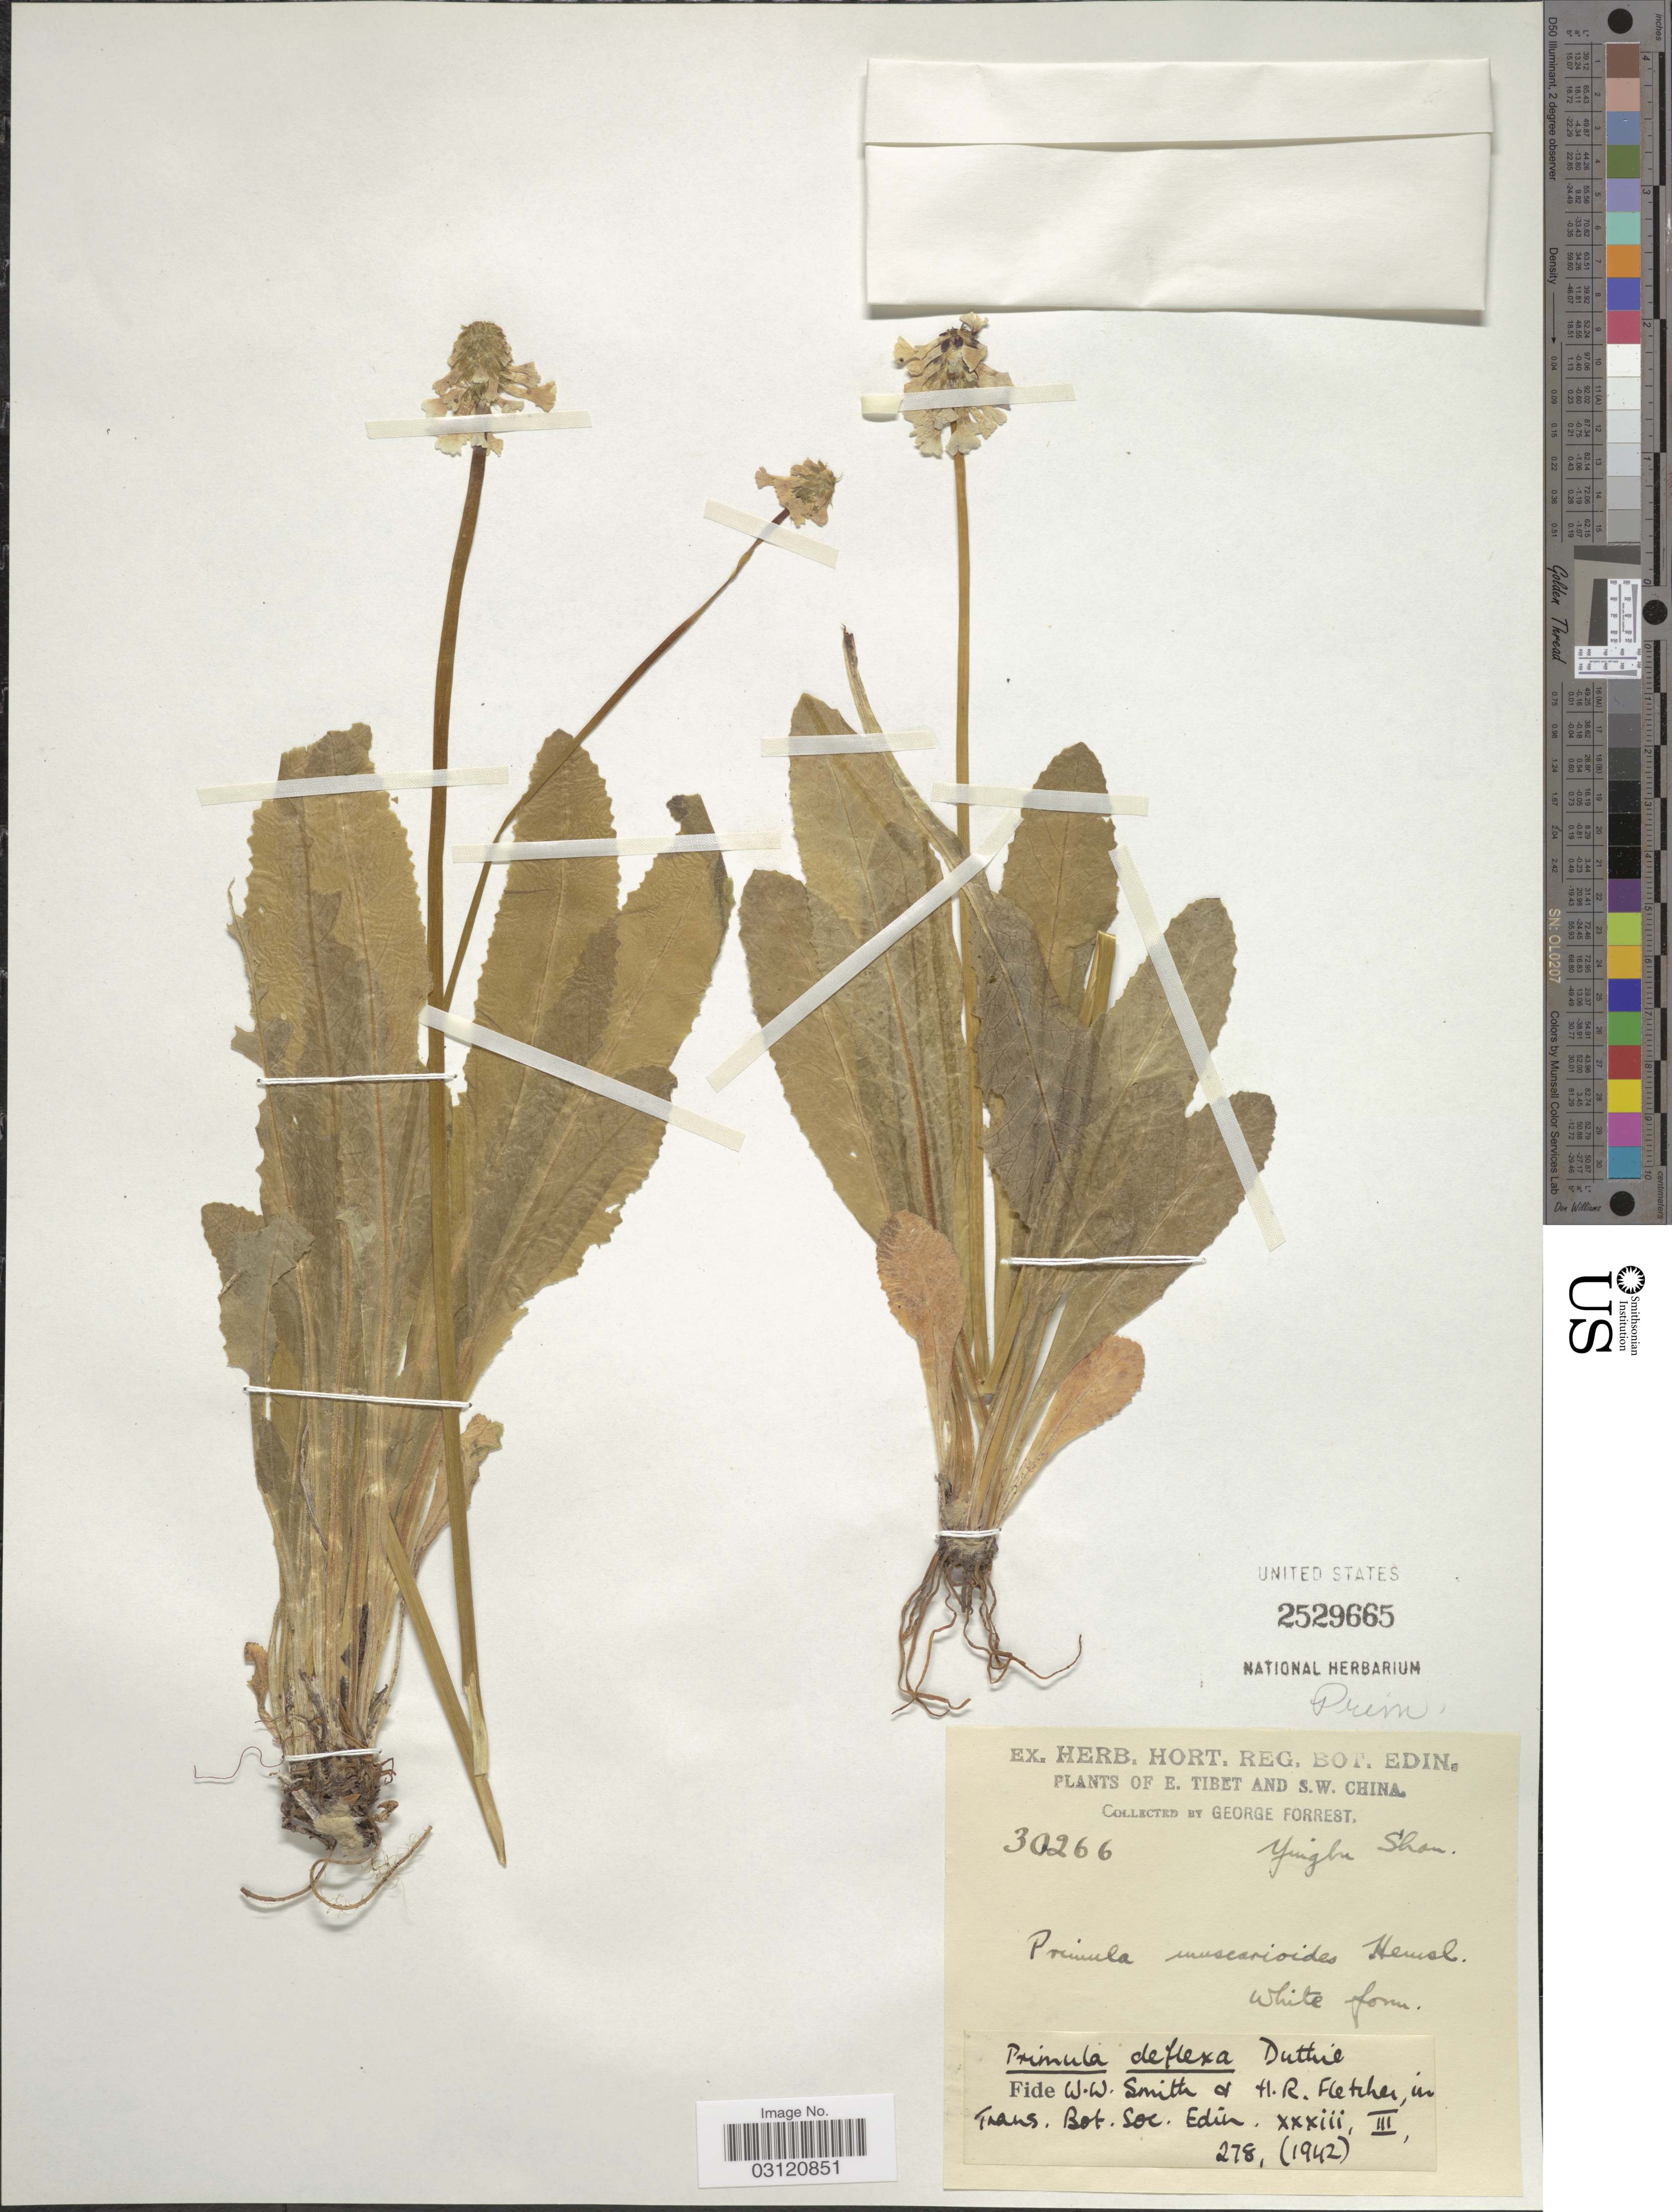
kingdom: Plantae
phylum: Tracheophyta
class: Magnoliopsida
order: Ericales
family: Primulaceae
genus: Primula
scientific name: Primula deflexa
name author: Duthie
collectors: G. Forrest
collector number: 30266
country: China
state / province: Xizang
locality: E. Tibet and S. W. China. Yingbu Shan.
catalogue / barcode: US 2529665